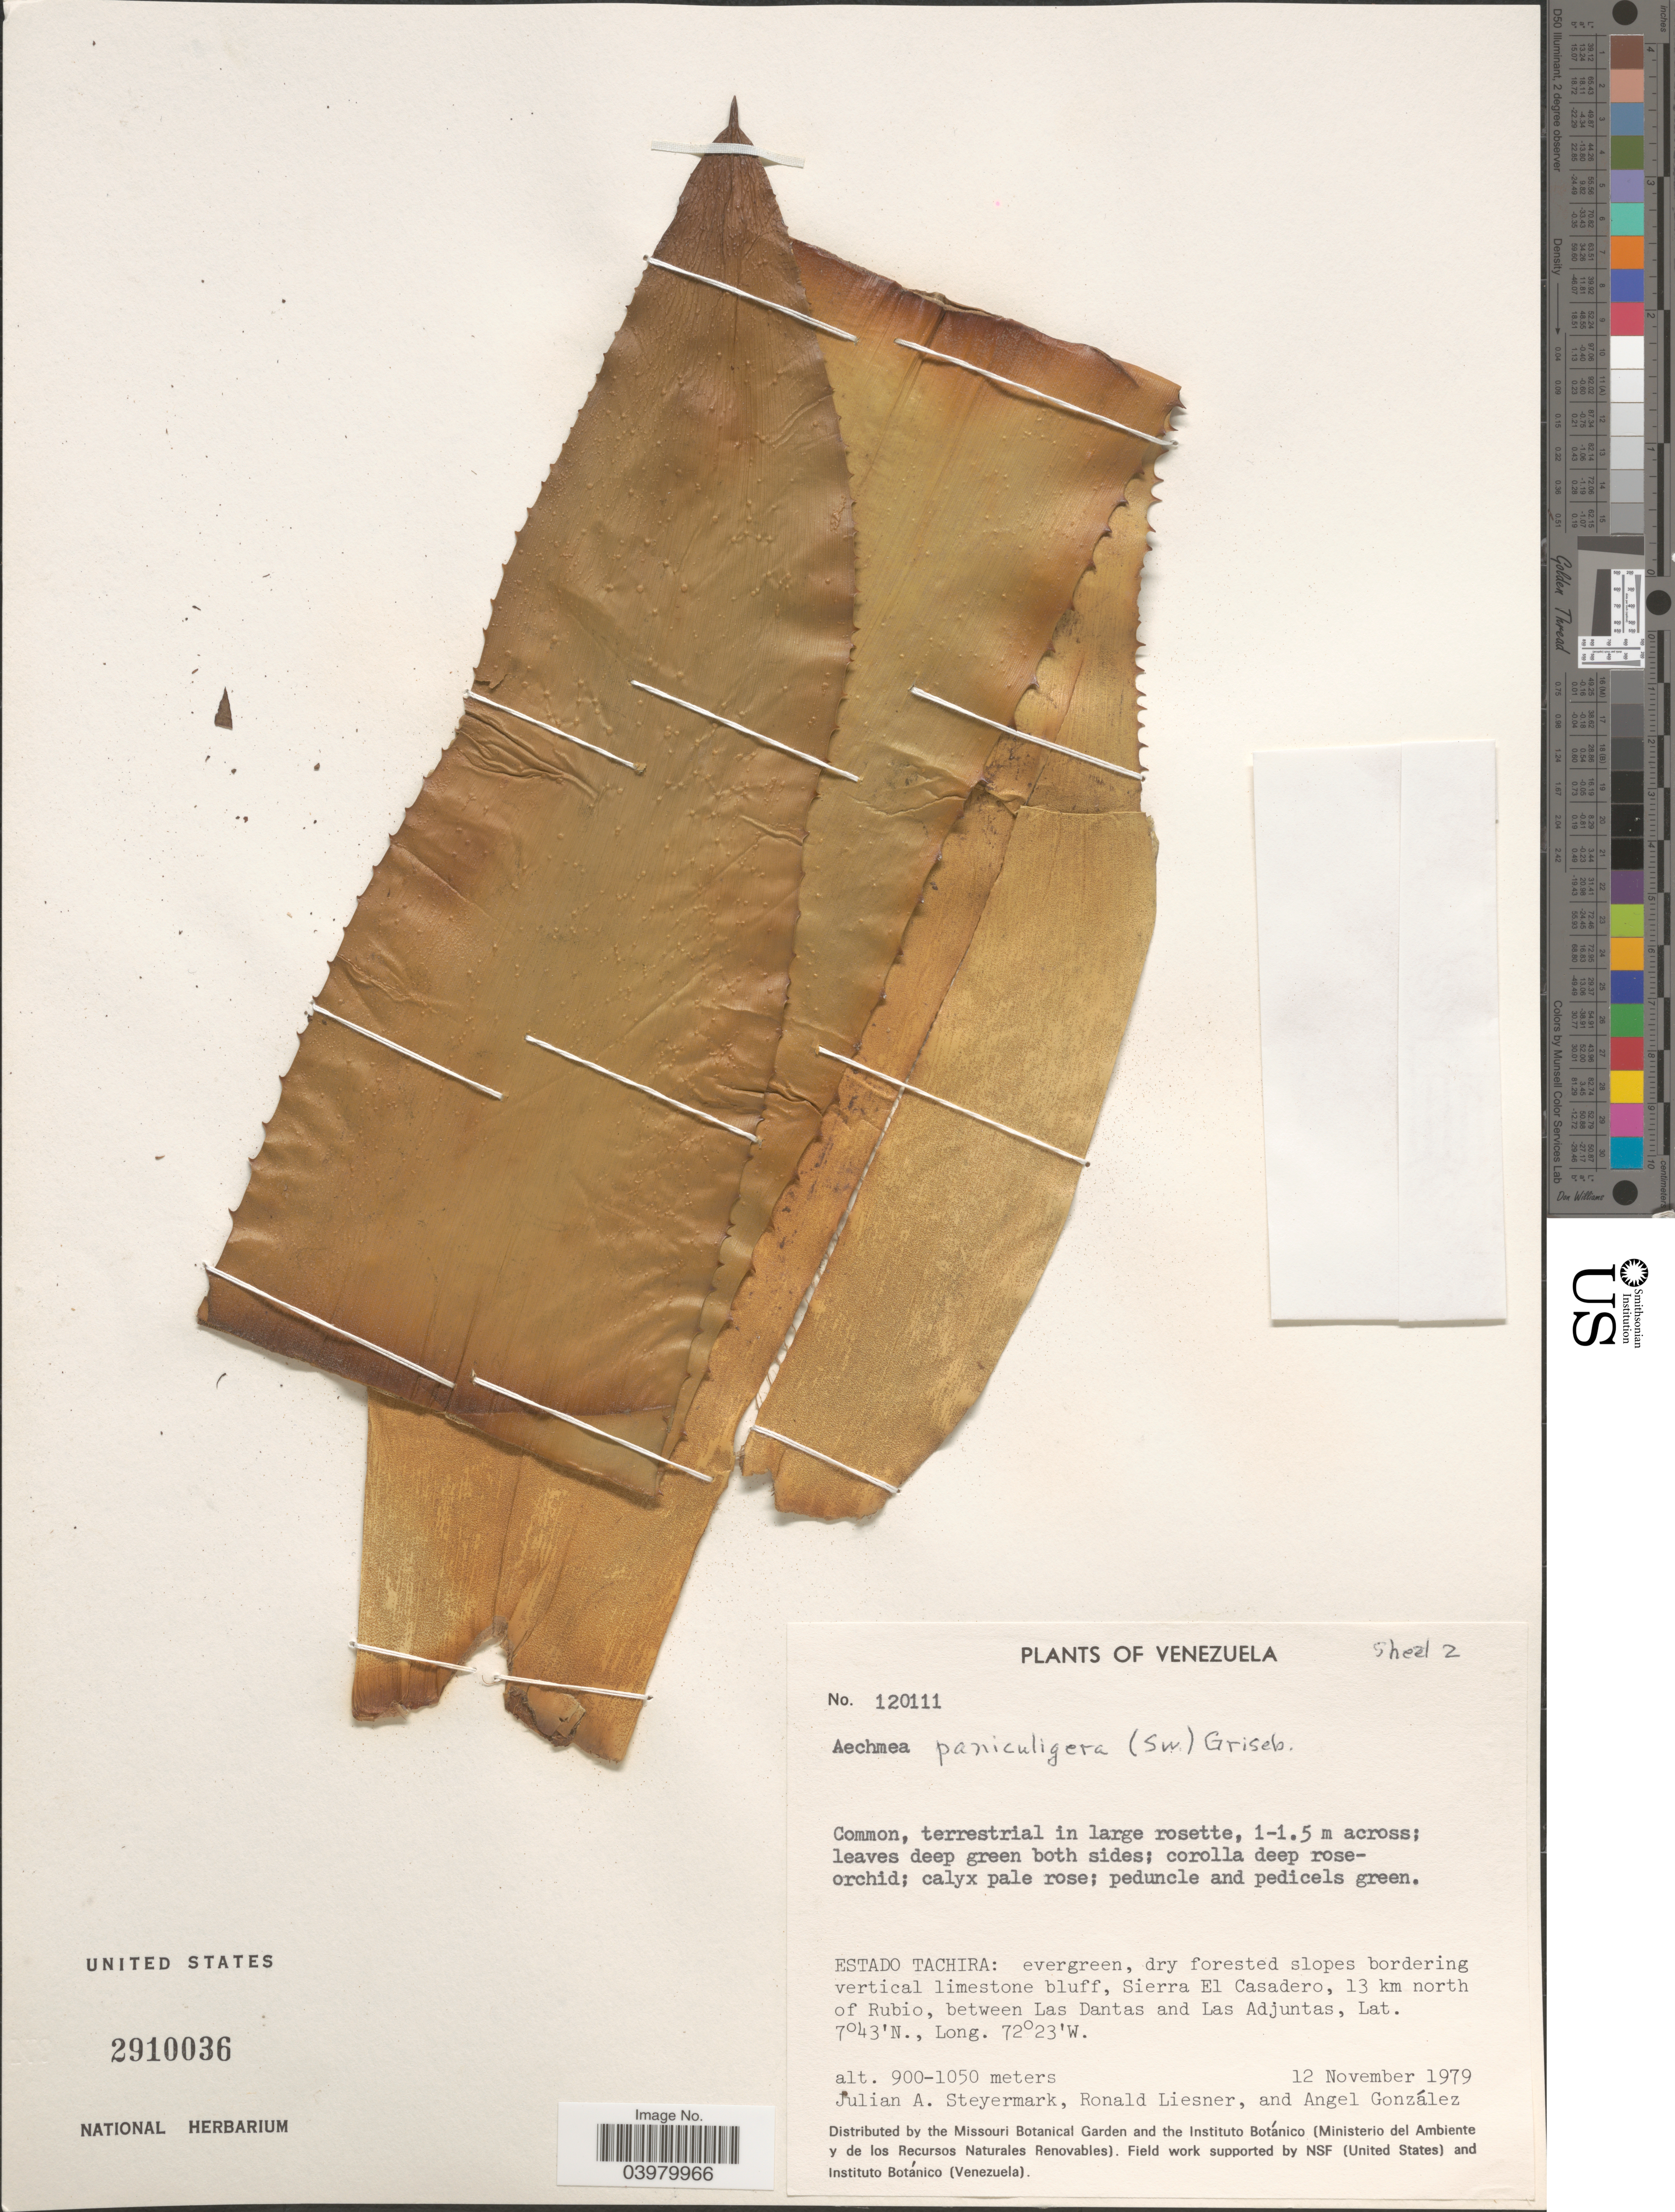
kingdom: Plantae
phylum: Tracheophyta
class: Liliopsida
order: Poales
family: Bromeliaceae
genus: Aechmea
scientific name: Aechmea paniculigera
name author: (Sw.) Griseb.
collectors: J. Steyermark, R. L. Liesner & A. C. González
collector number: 120111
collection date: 1979-11-12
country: Venezuela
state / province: Tachira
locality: Sierra El Casadero, 13 km north of Rubio, between Las Dantas and Las Adjuntas.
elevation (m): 900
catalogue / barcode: US 2910036